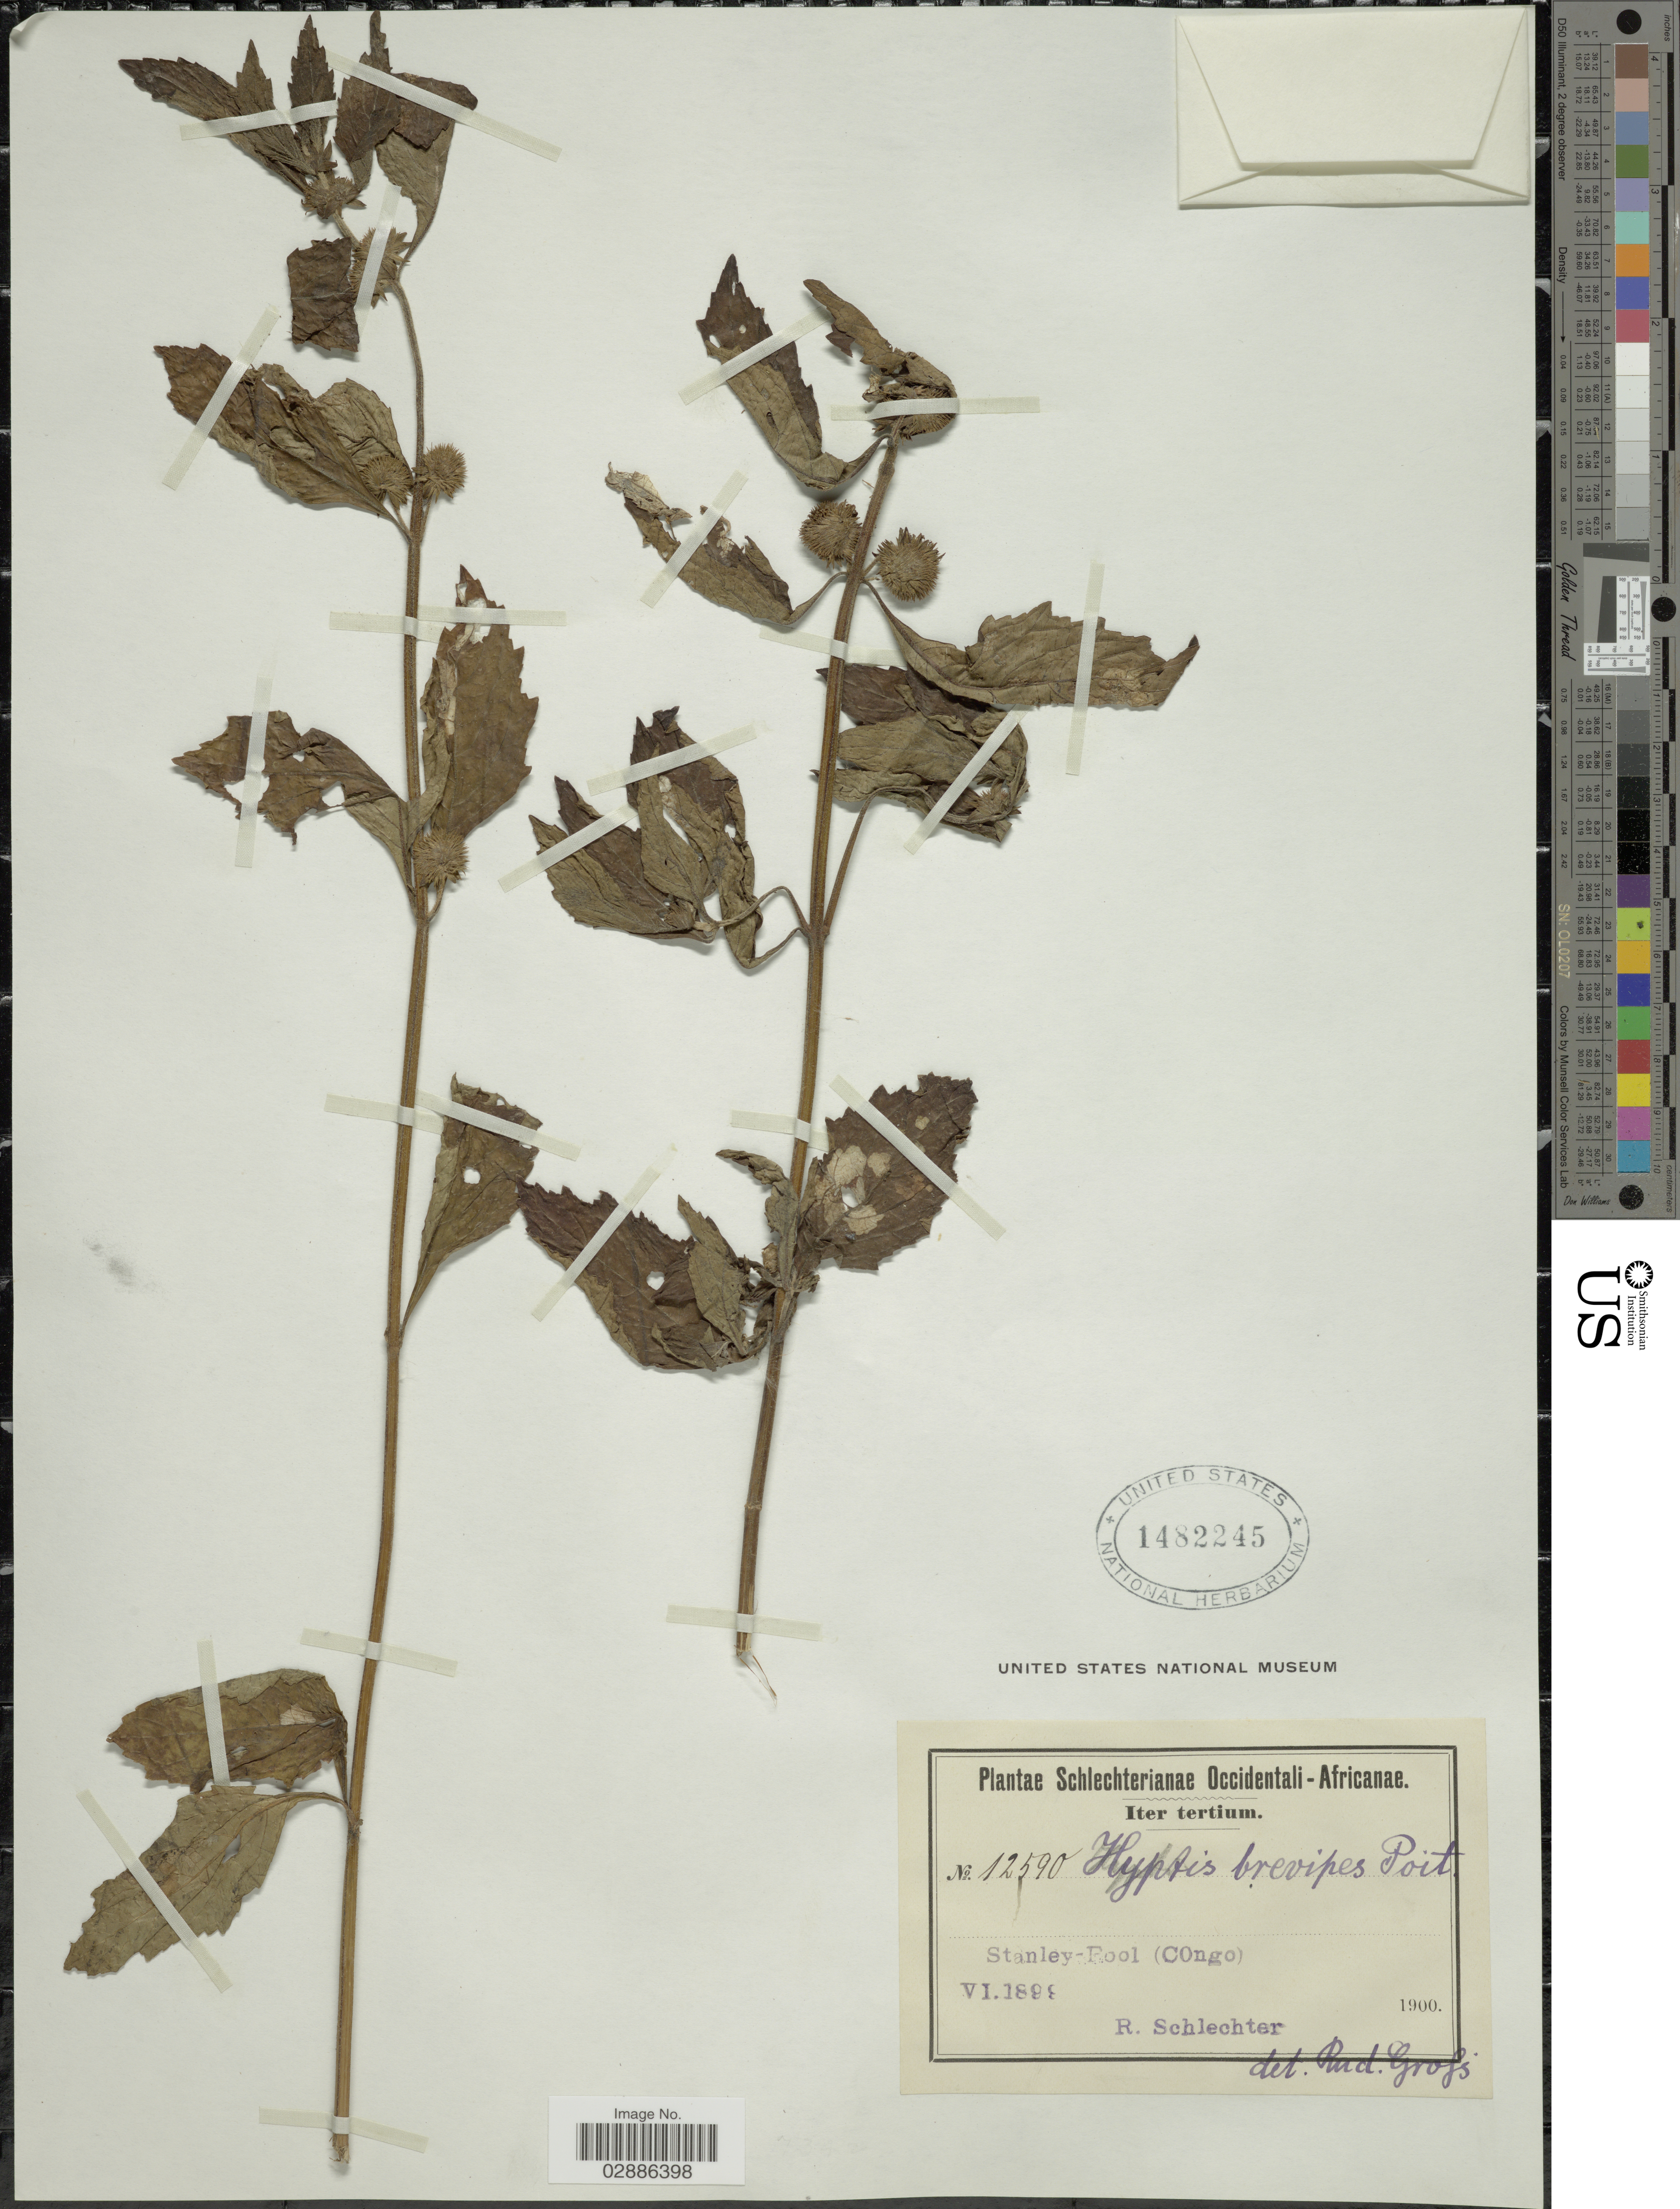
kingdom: Plantae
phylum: Tracheophyta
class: Magnoliopsida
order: Lamiales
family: Lamiaceae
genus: Hyptis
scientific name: Hyptis brevipes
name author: Poit.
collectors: F. R. R. Schlechter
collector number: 12590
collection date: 1899-06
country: Congo, Democratic Republic of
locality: Stanley-Pool (Congo), Occidentali-Africanae.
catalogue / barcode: US 1482245